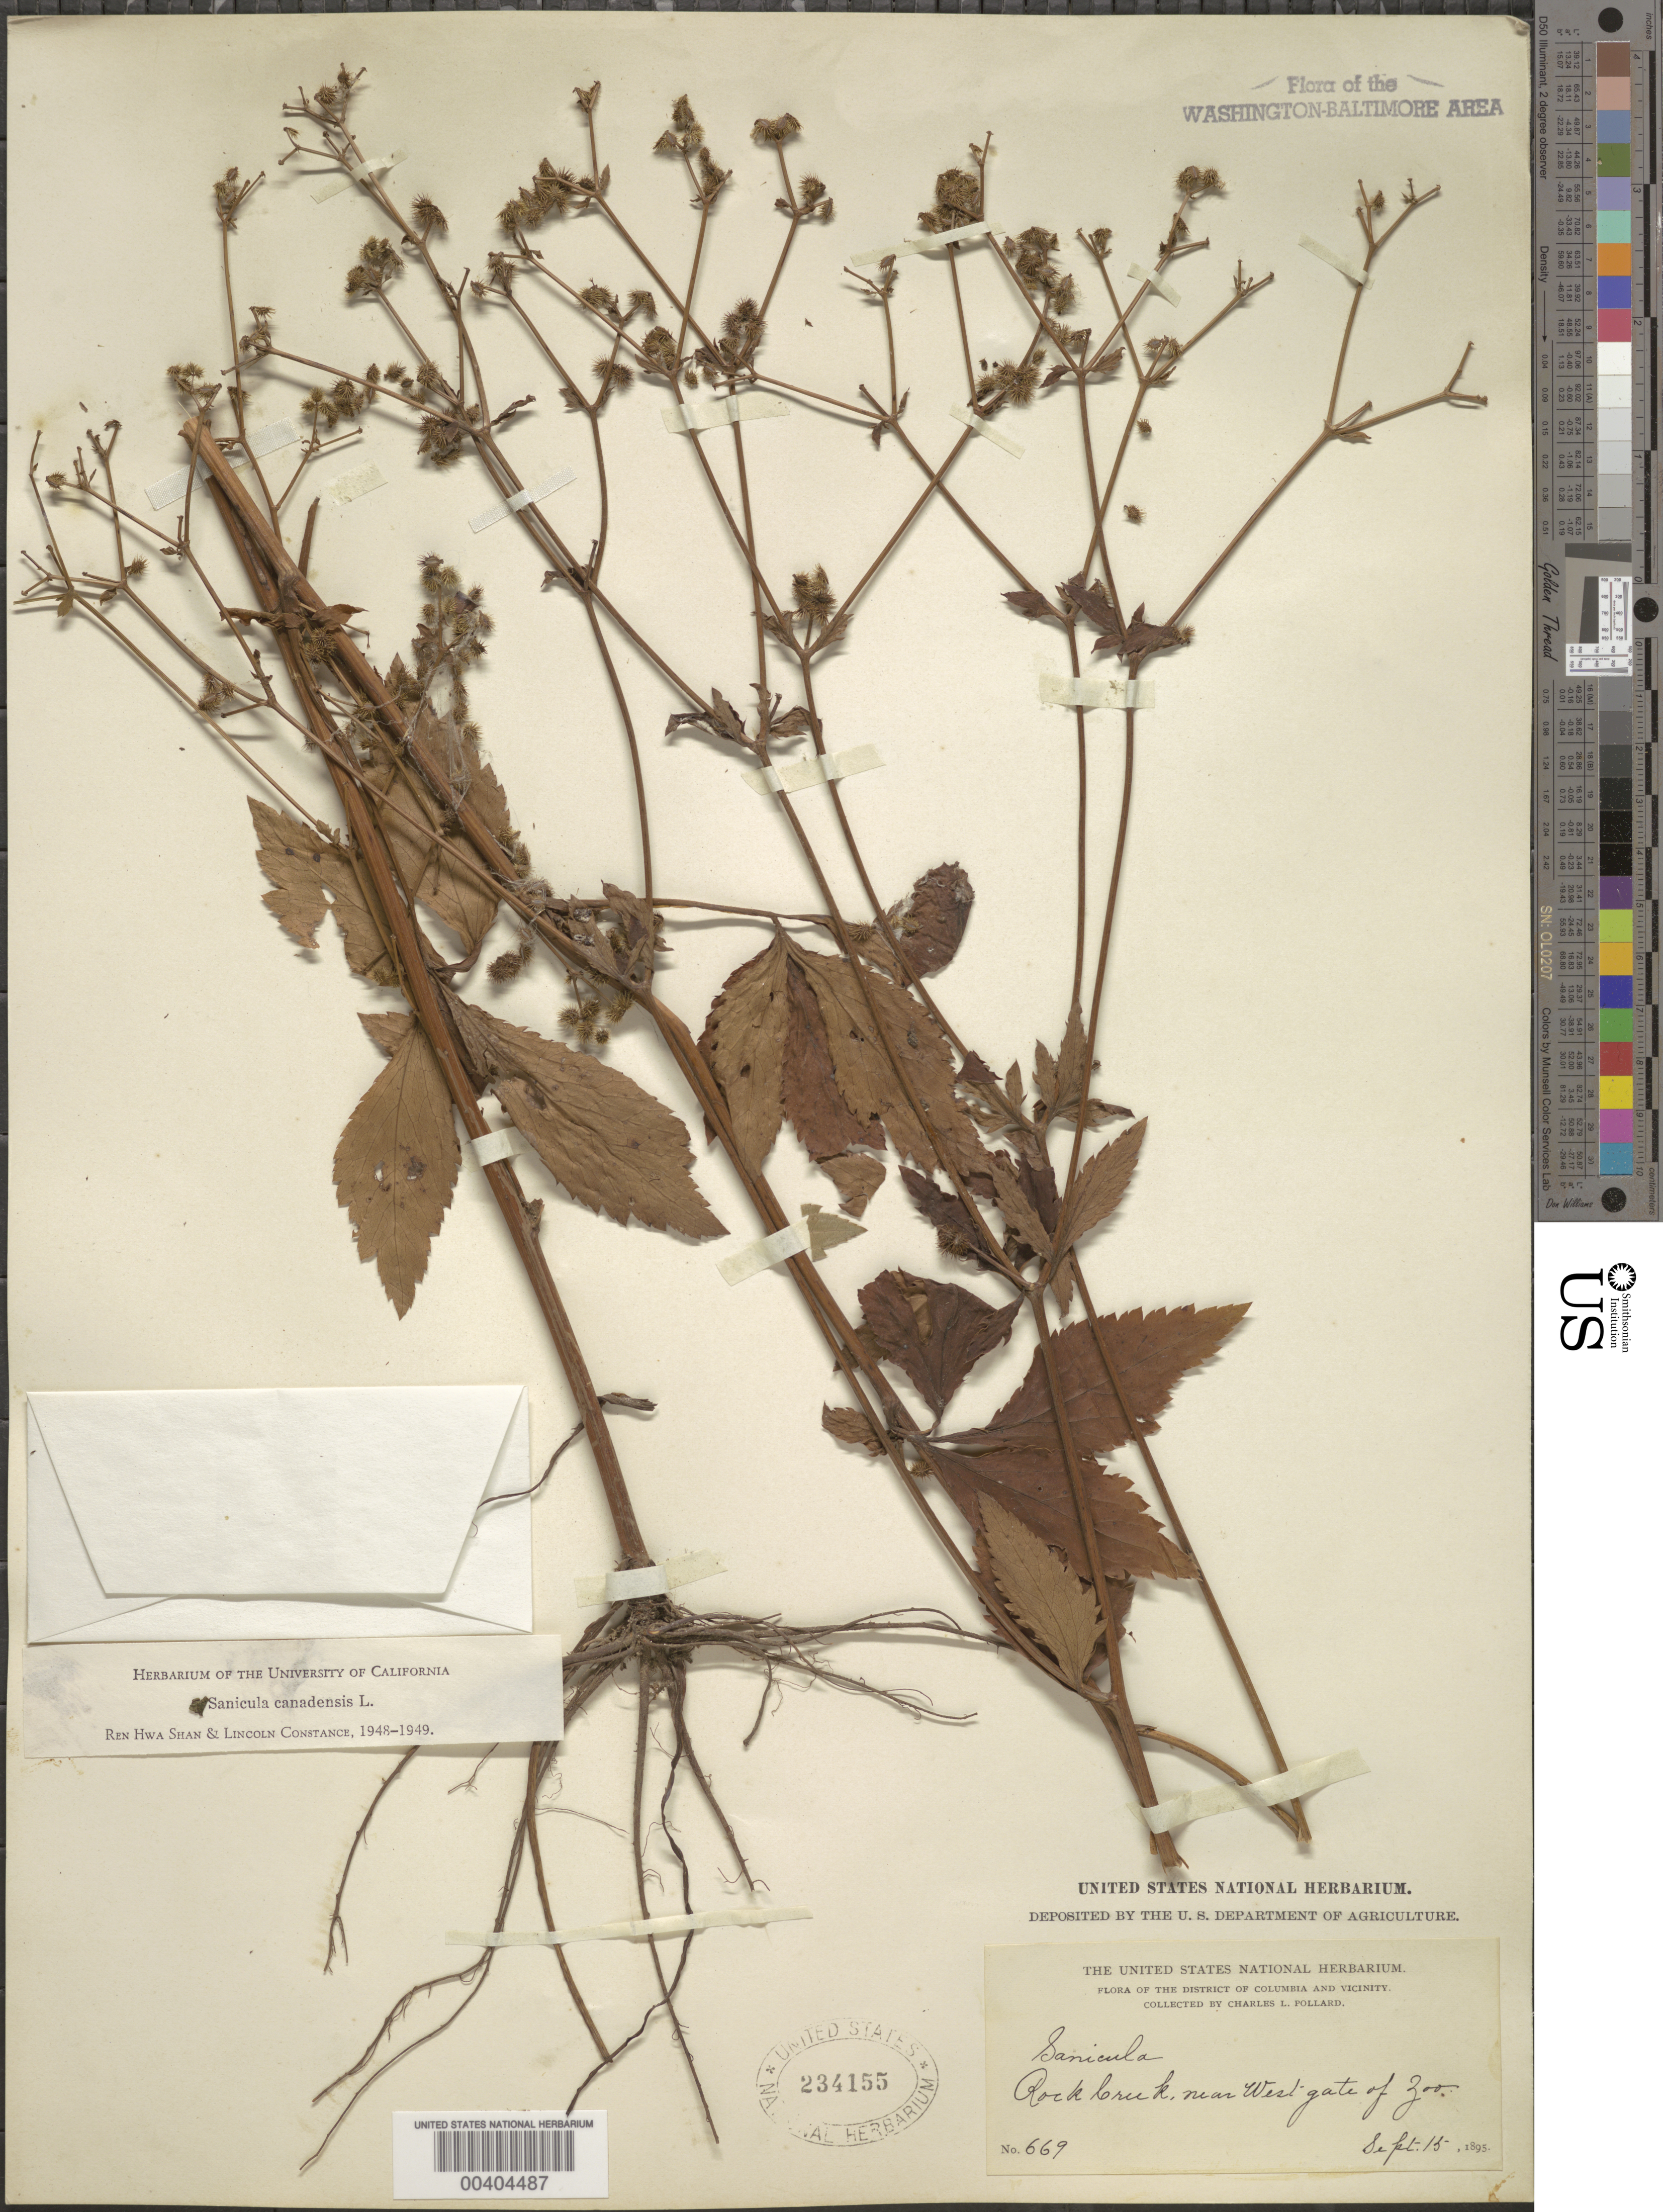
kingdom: Plantae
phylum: Tracheophyta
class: Magnoliopsida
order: Apiales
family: Apiaceae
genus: Sanicula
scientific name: Sanicula canadensis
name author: L.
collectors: C. L. Pollard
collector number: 669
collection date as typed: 15 Sep 1895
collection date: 1895-09-15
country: United States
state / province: District of Columbia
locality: Rock Creek near west gate of Zoo Rock Creek Park & vicinity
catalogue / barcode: US 234155